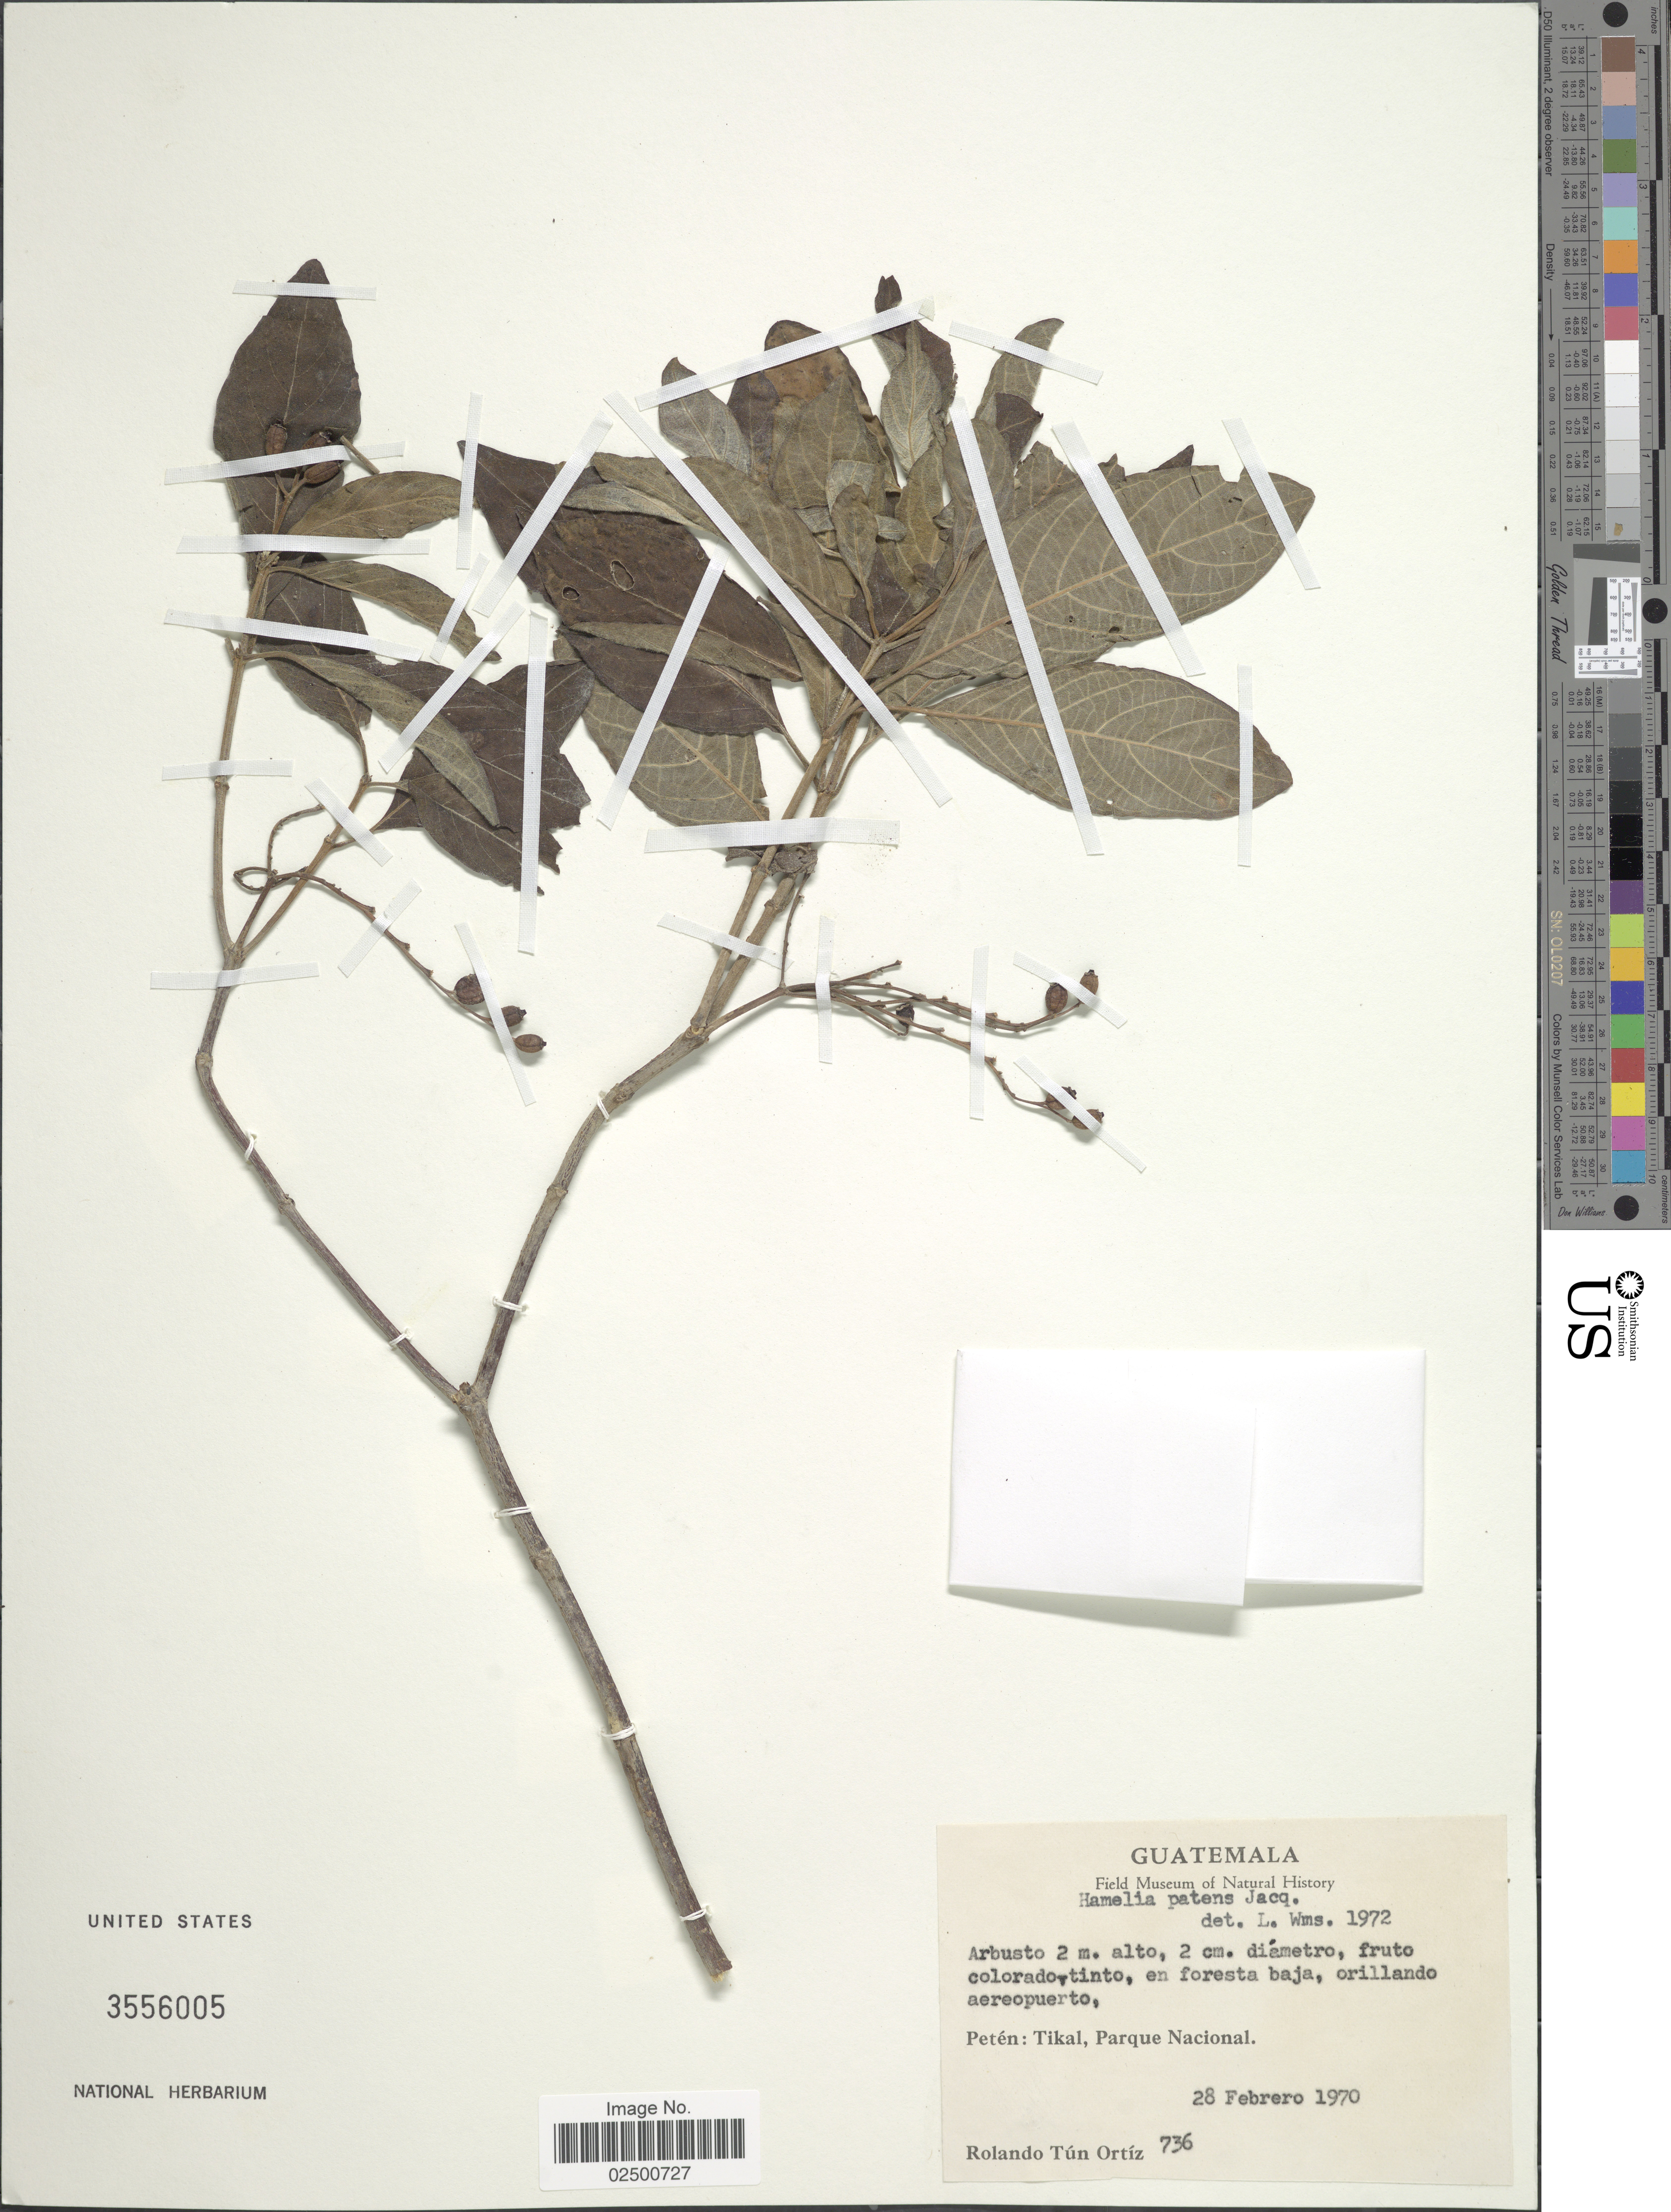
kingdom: Plantae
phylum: Tracheophyta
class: Magnoliopsida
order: Gentianales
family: Rubiaceae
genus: Hamelia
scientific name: Hamelia patens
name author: Jacq.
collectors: R. T. Ortíz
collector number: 736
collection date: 1970-02-28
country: Guatemala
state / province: El Petén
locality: Peten: Tikal, Parque Nacional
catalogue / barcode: US 3556005